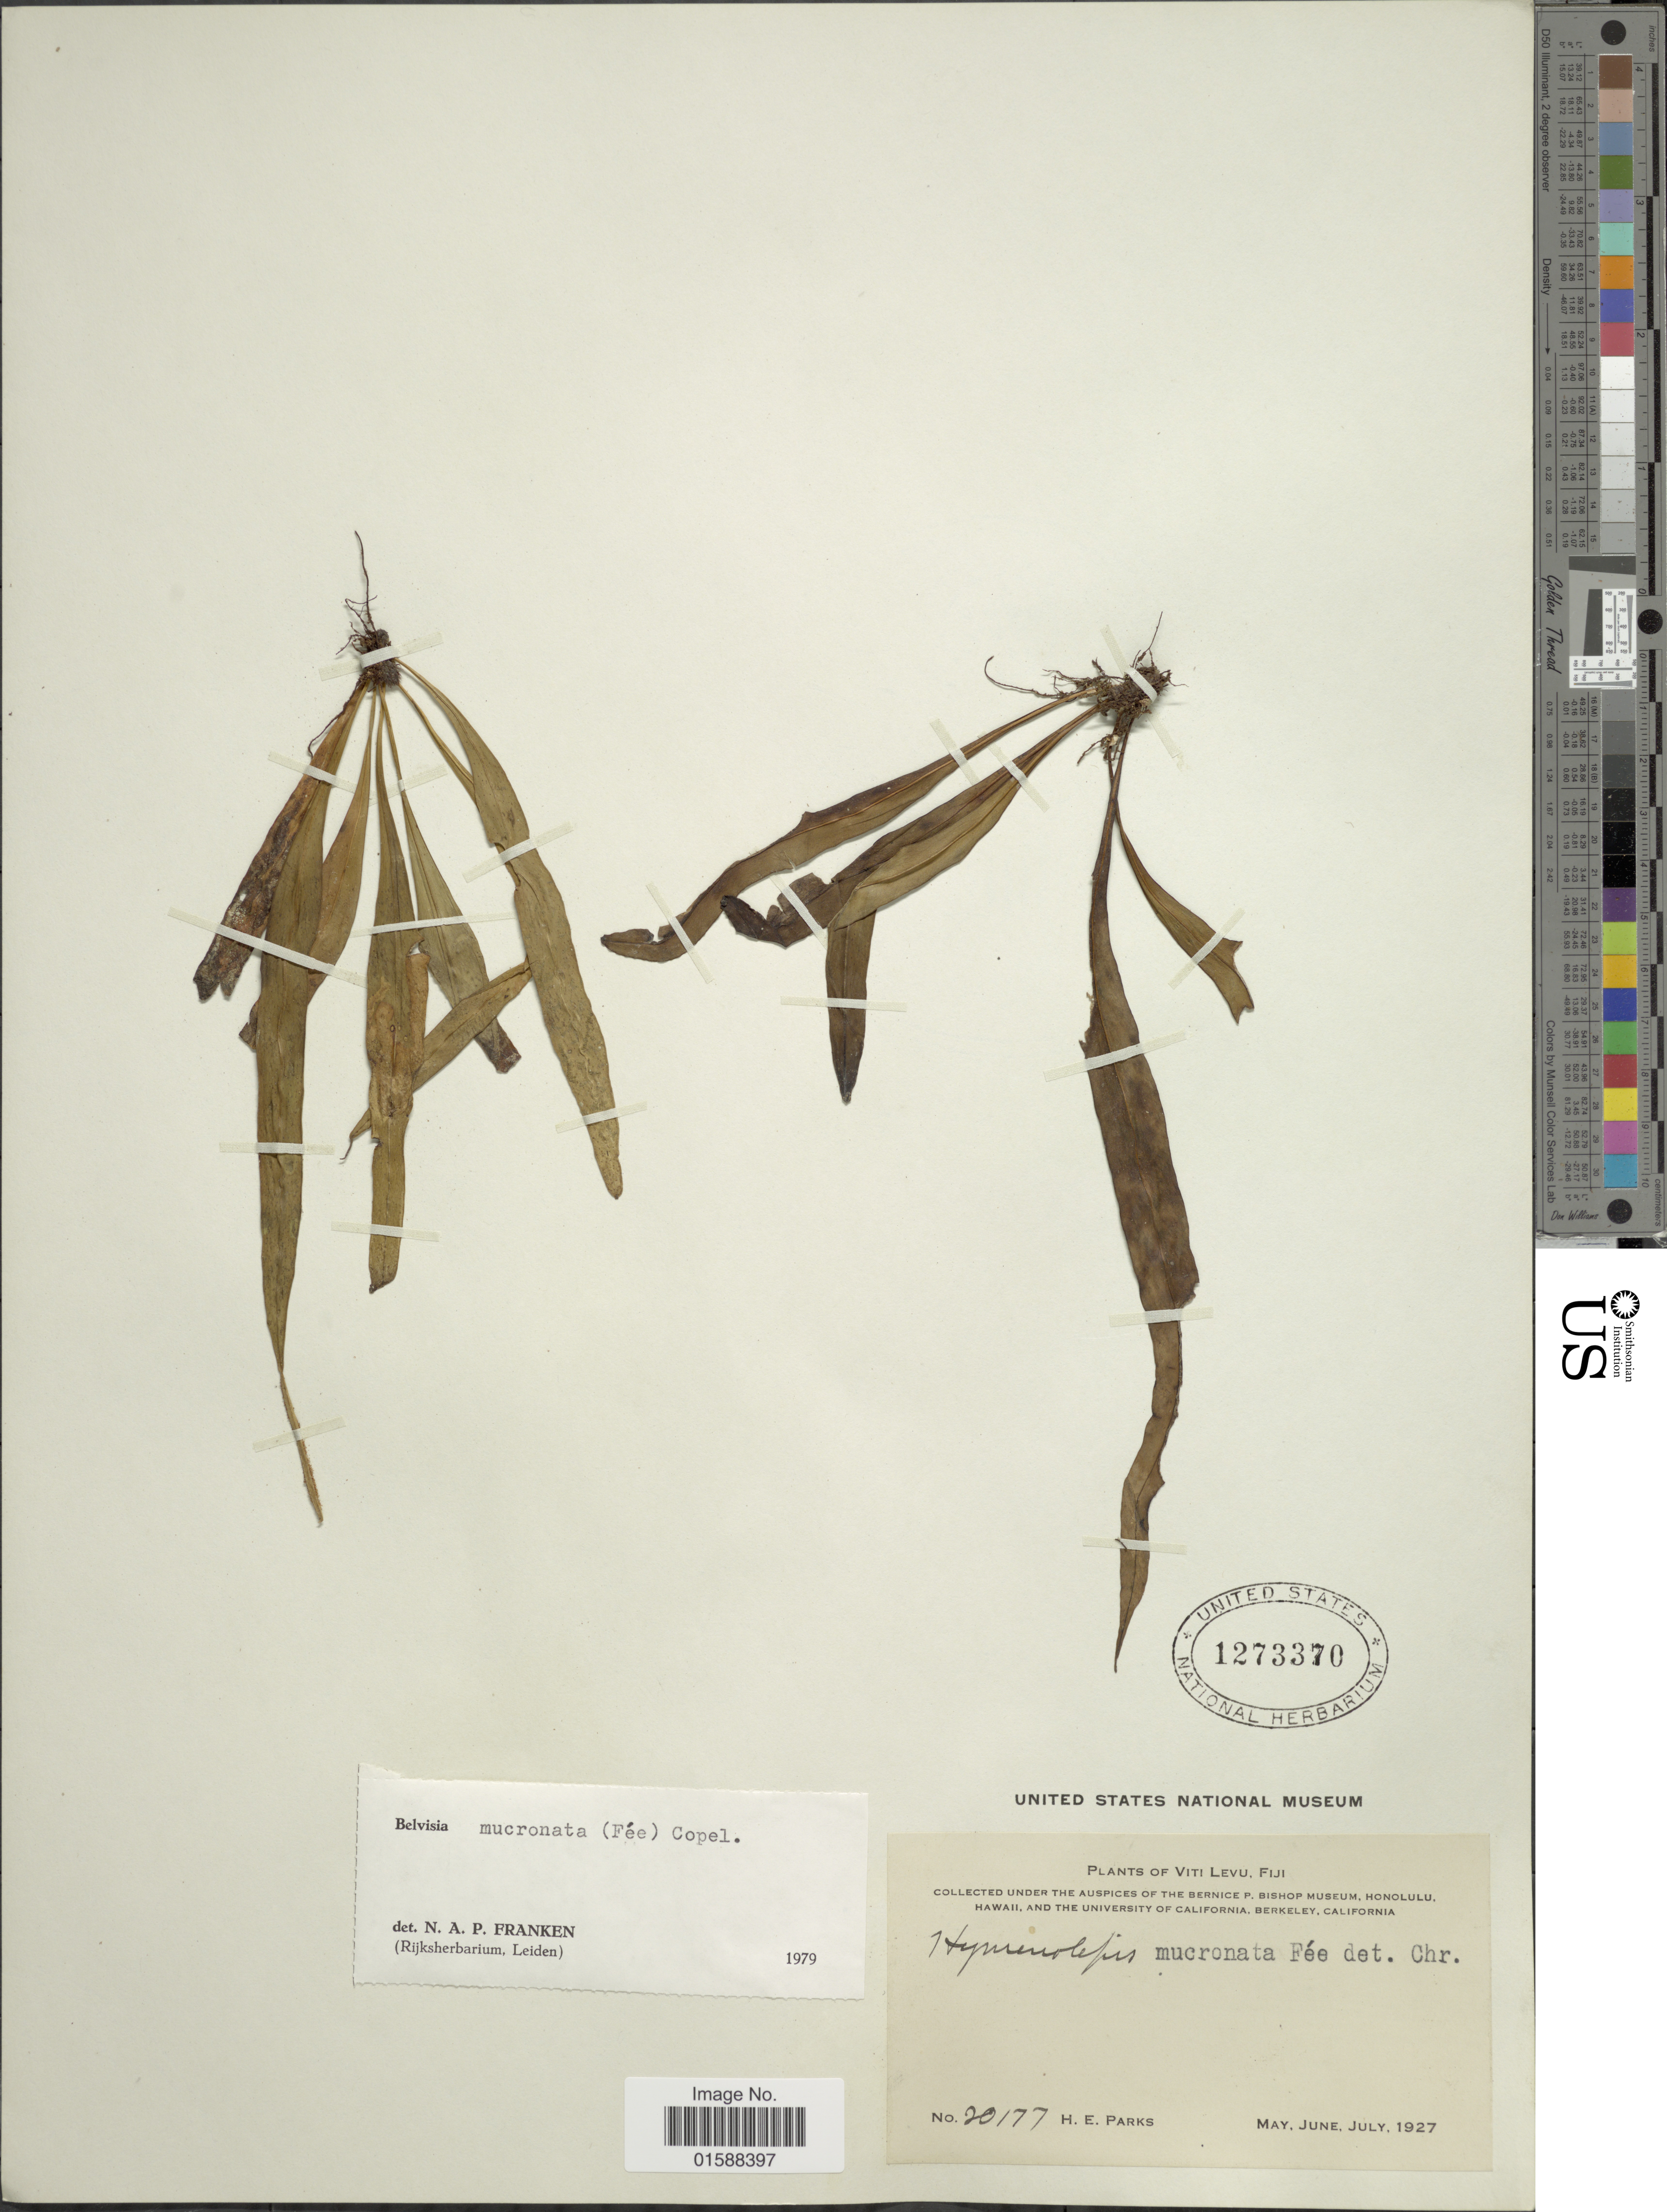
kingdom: Plantae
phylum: Tracheophyta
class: Polypodiopsida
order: Polypodiales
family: Polypodiaceae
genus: Lepisorus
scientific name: Lepisorus mucronatus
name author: (Fée) Li S. Wang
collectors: H. E. Parks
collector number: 20177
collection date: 1927-05/1927-07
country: Fiji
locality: Viti Levu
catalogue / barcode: US 1273370